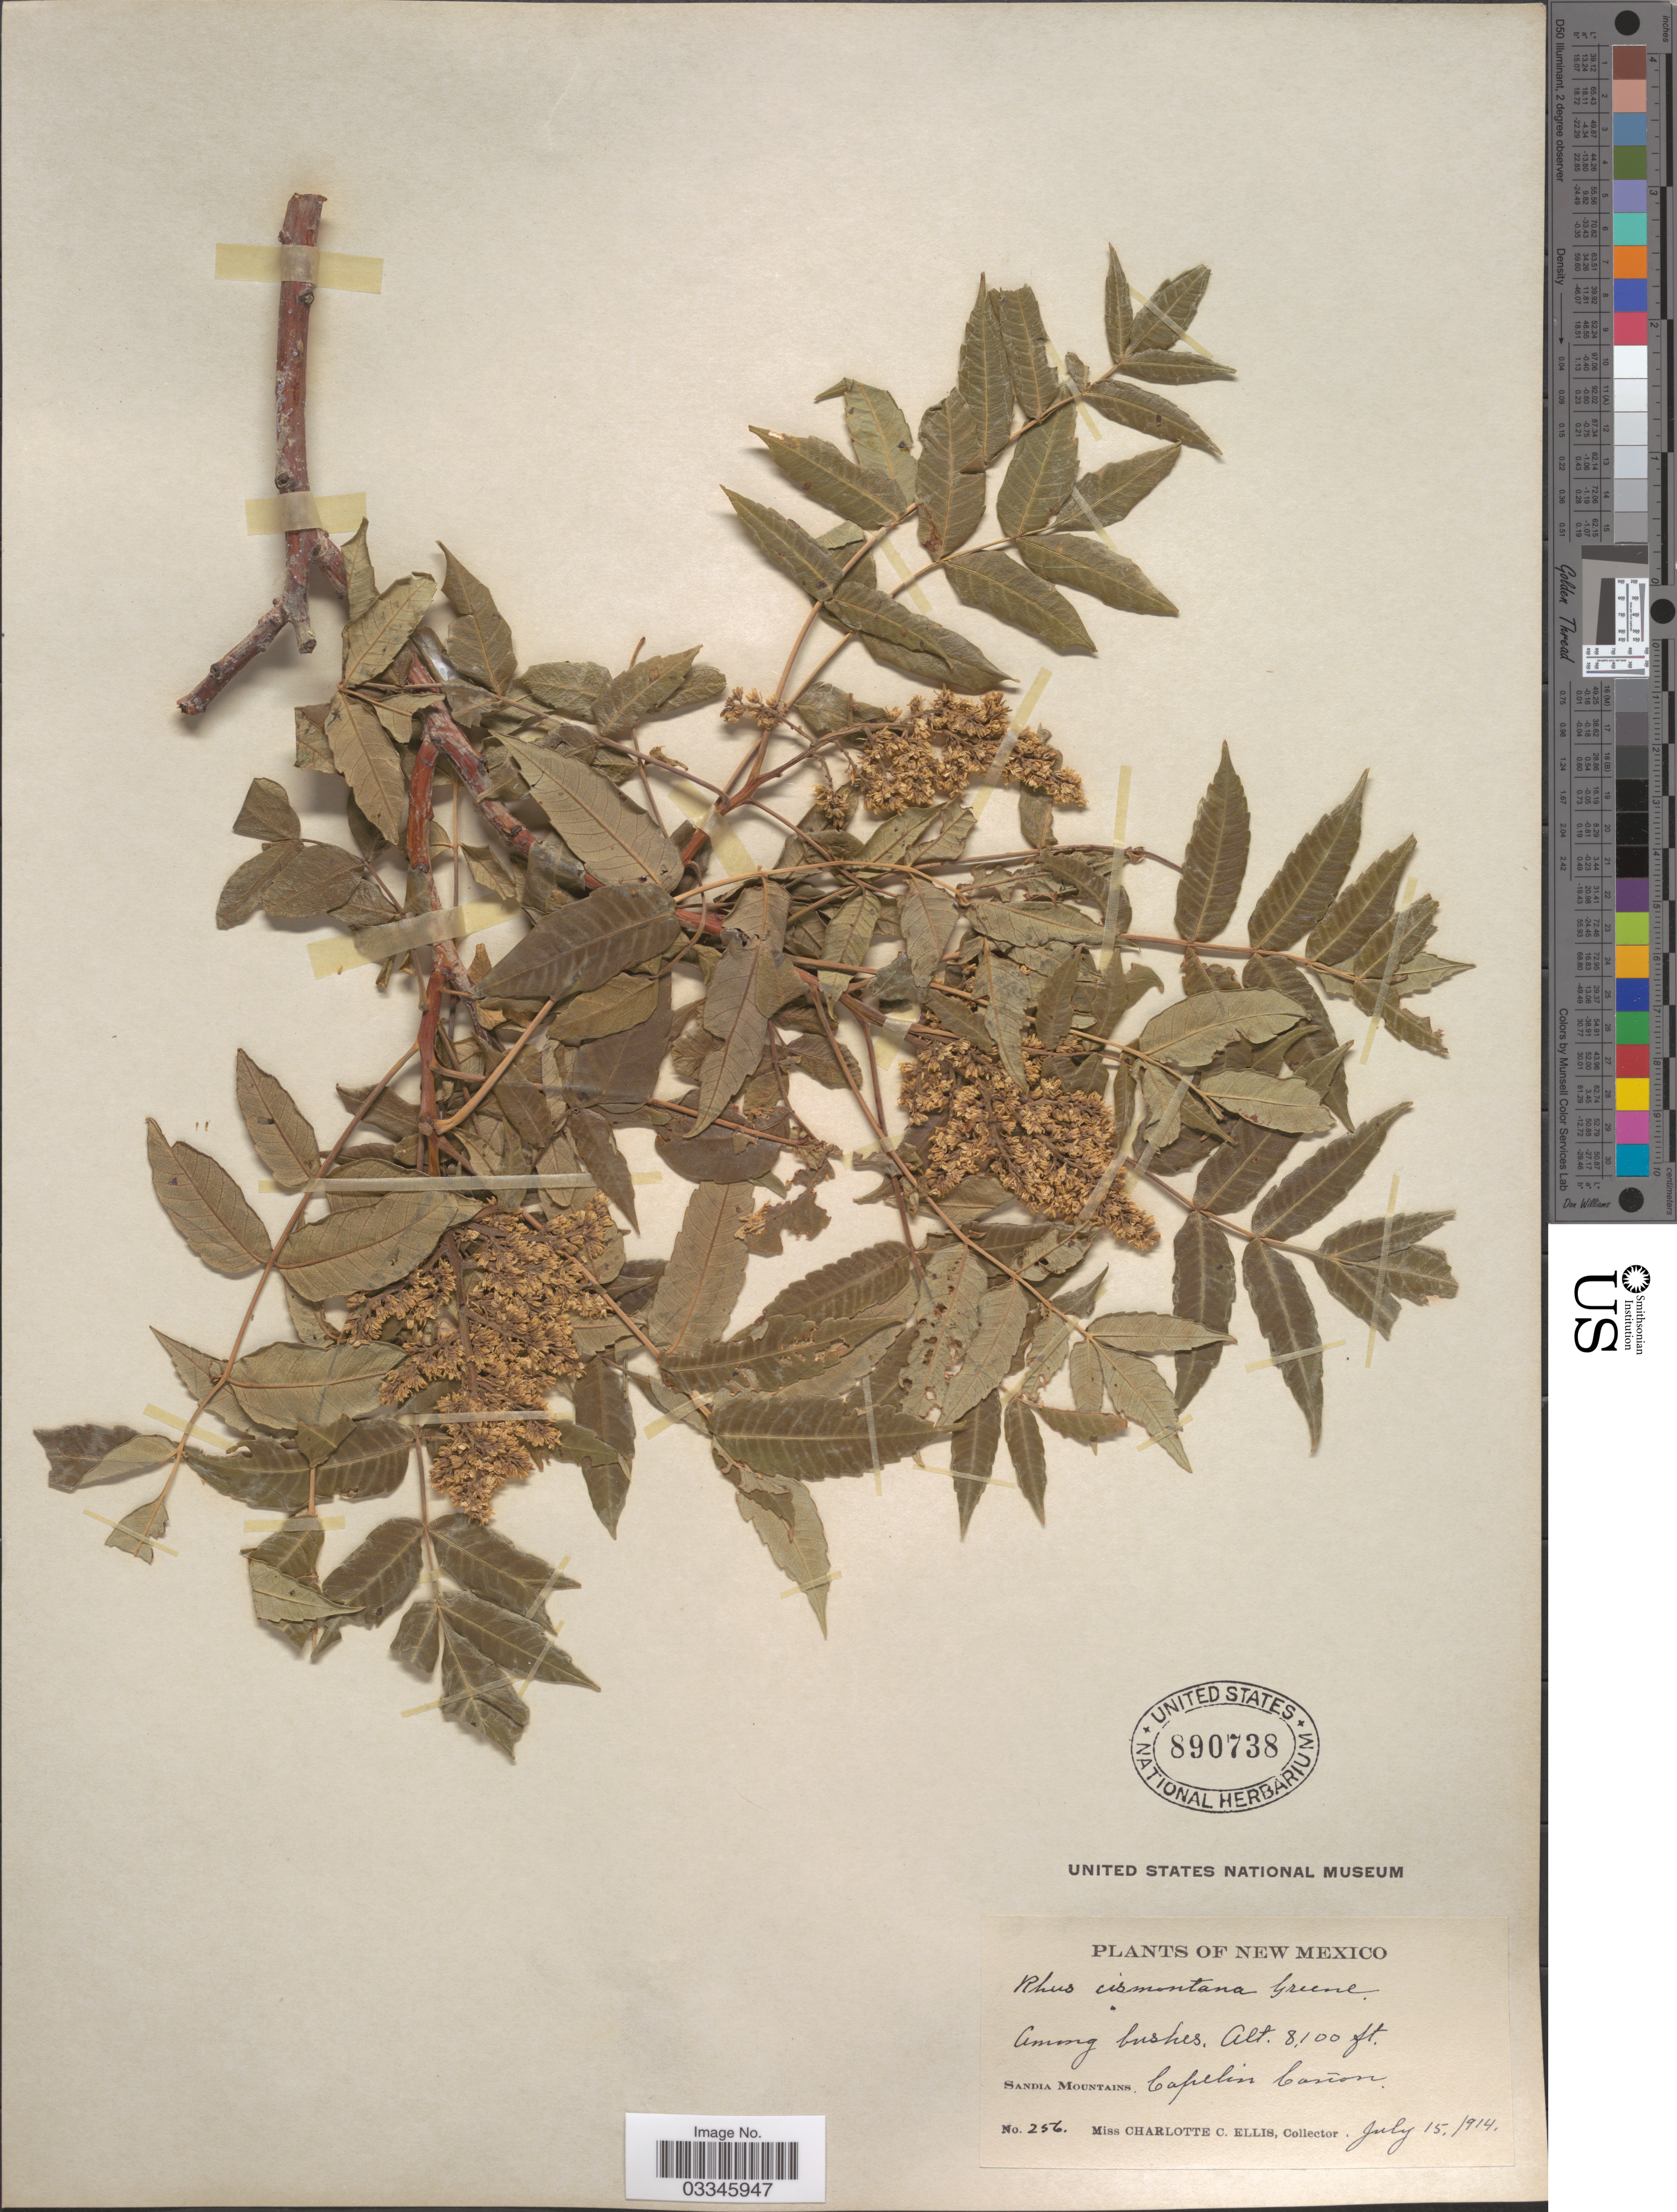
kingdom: Plantae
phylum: Tracheophyta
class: Magnoliopsida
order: Sapindales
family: Anacardiaceae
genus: Rhus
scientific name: Rhus glabra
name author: L.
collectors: C. C. Ellis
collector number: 256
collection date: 1914-07-15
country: United States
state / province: New Mexico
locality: Sandia Mountains, Capelin Cañon.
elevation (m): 2469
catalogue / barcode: US 890738